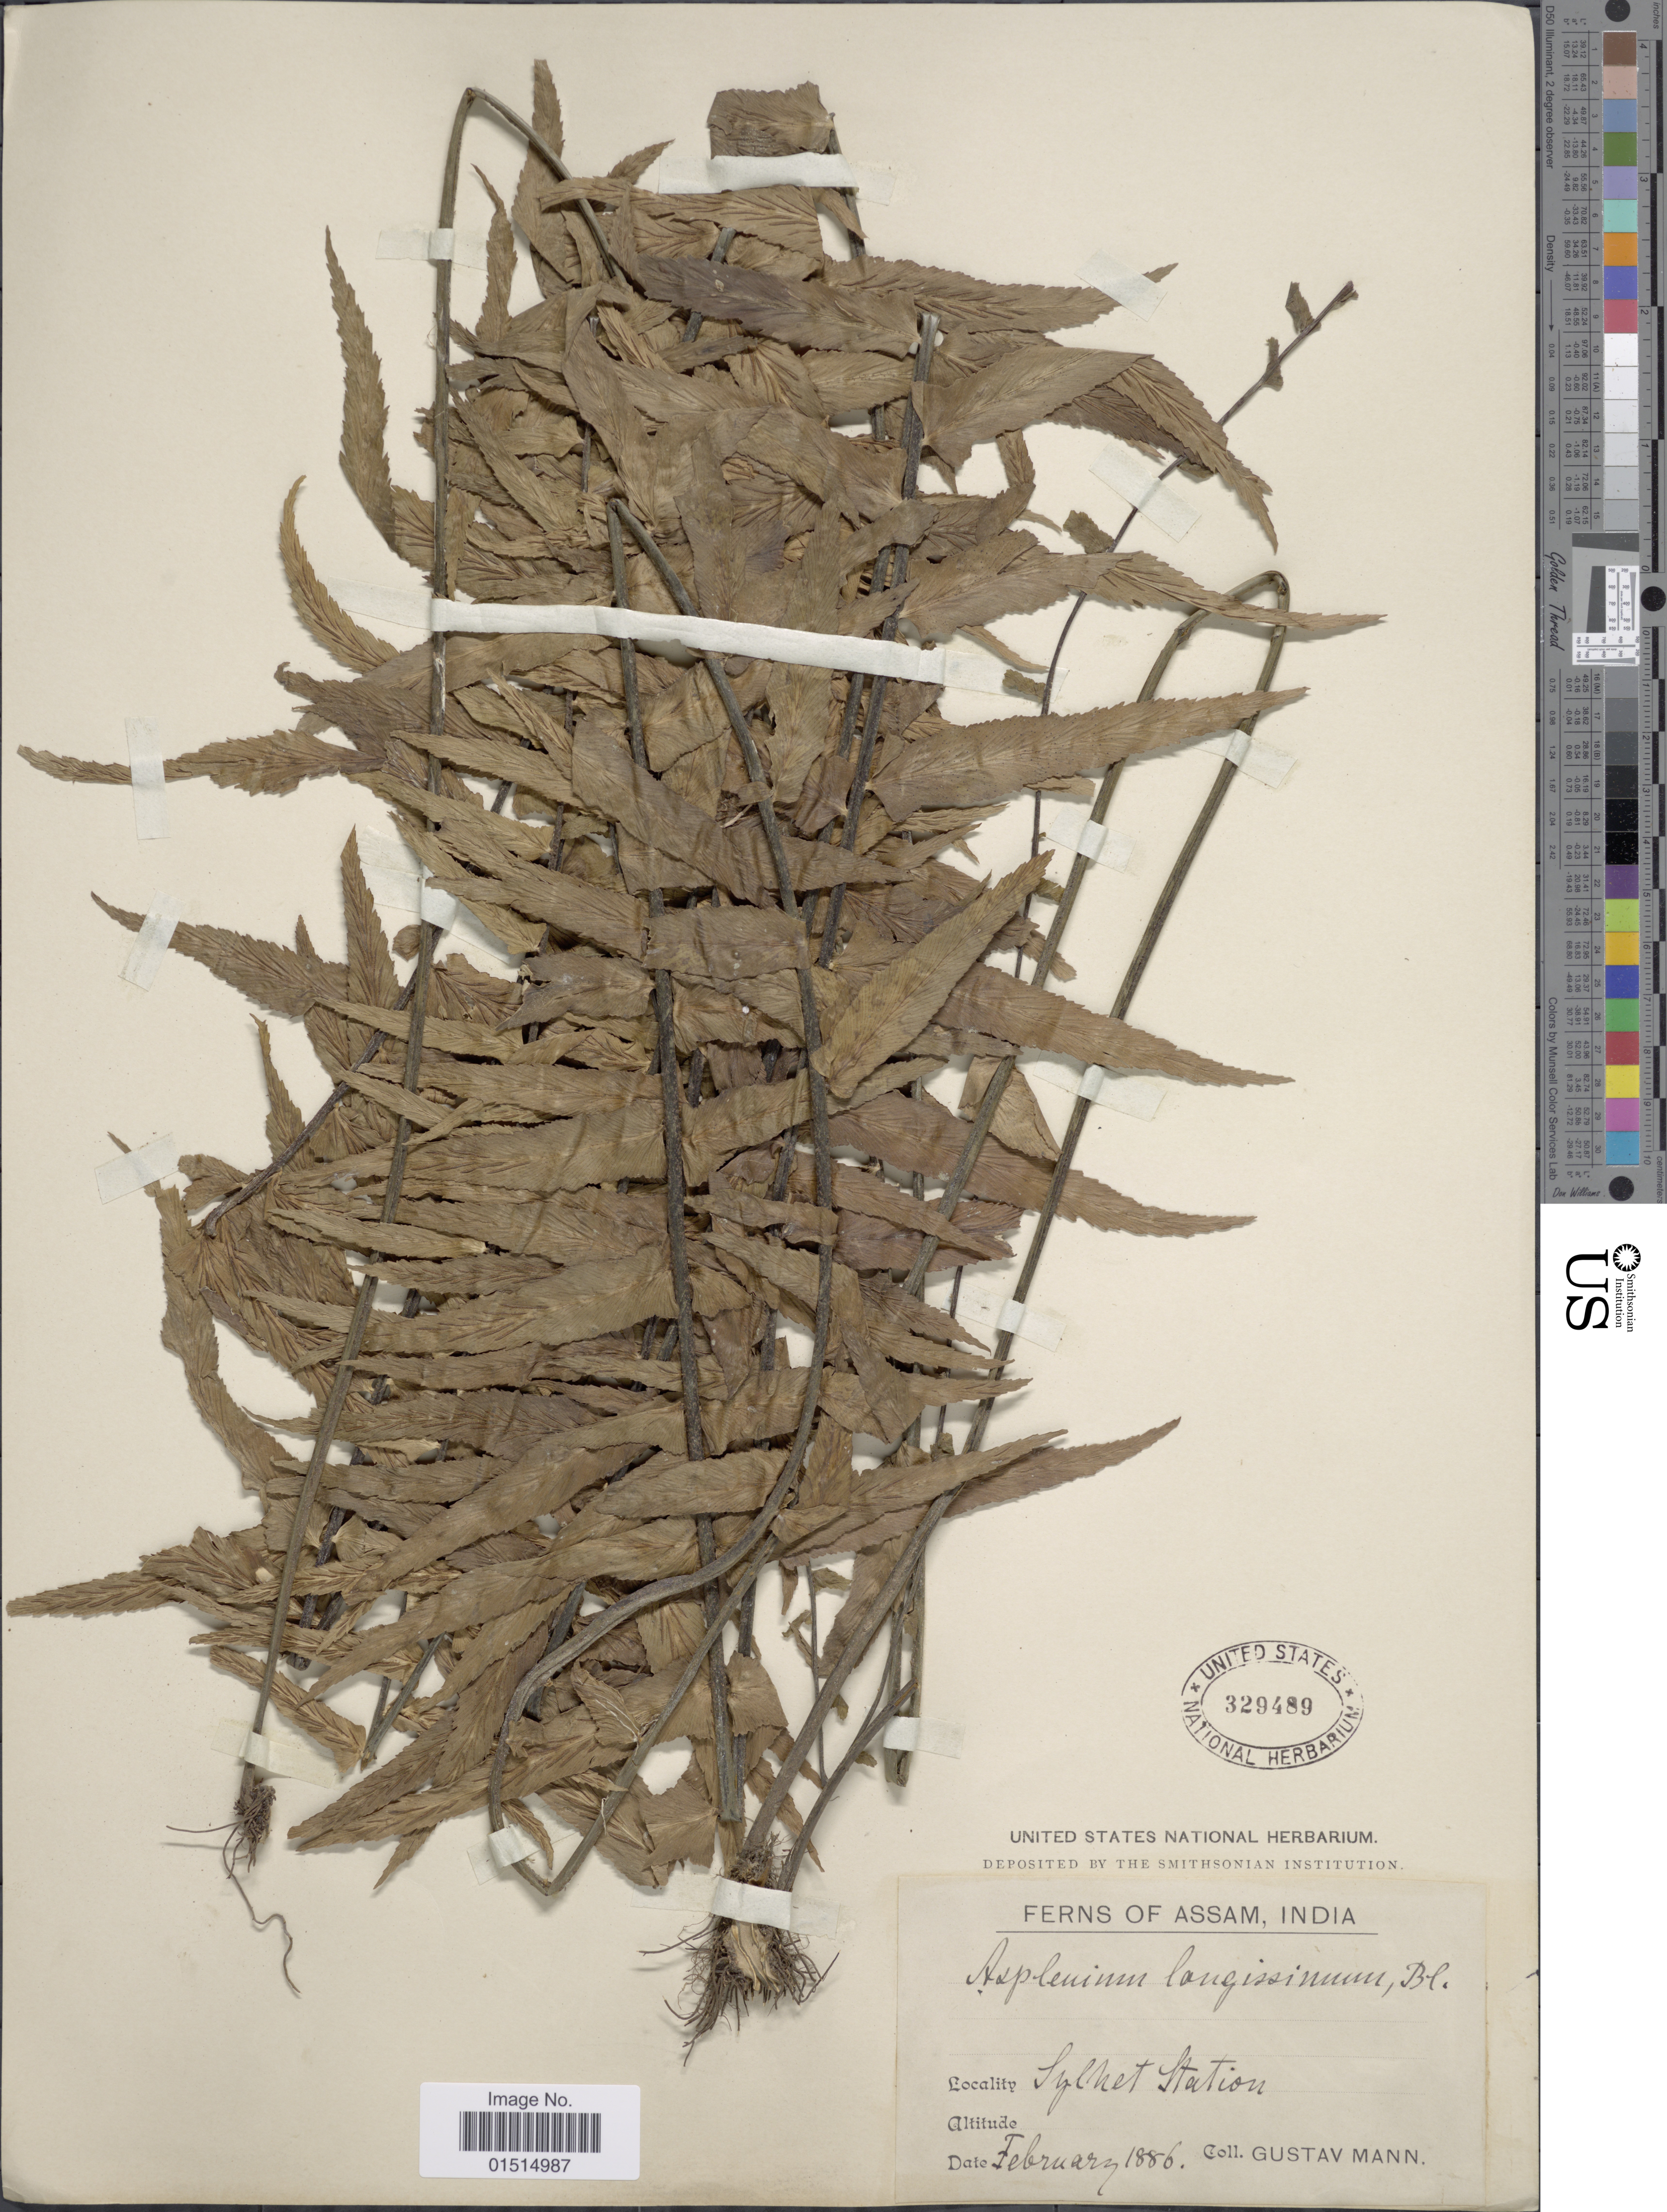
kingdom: Plantae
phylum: Tracheophyta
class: Polypodiopsida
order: Polypodiales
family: Aspleniaceae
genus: Asplenium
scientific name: Asplenium longissimum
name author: Blume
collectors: G. Mann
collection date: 1886-02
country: Bangladesh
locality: Assam, Sylhet Station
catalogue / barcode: US 329489